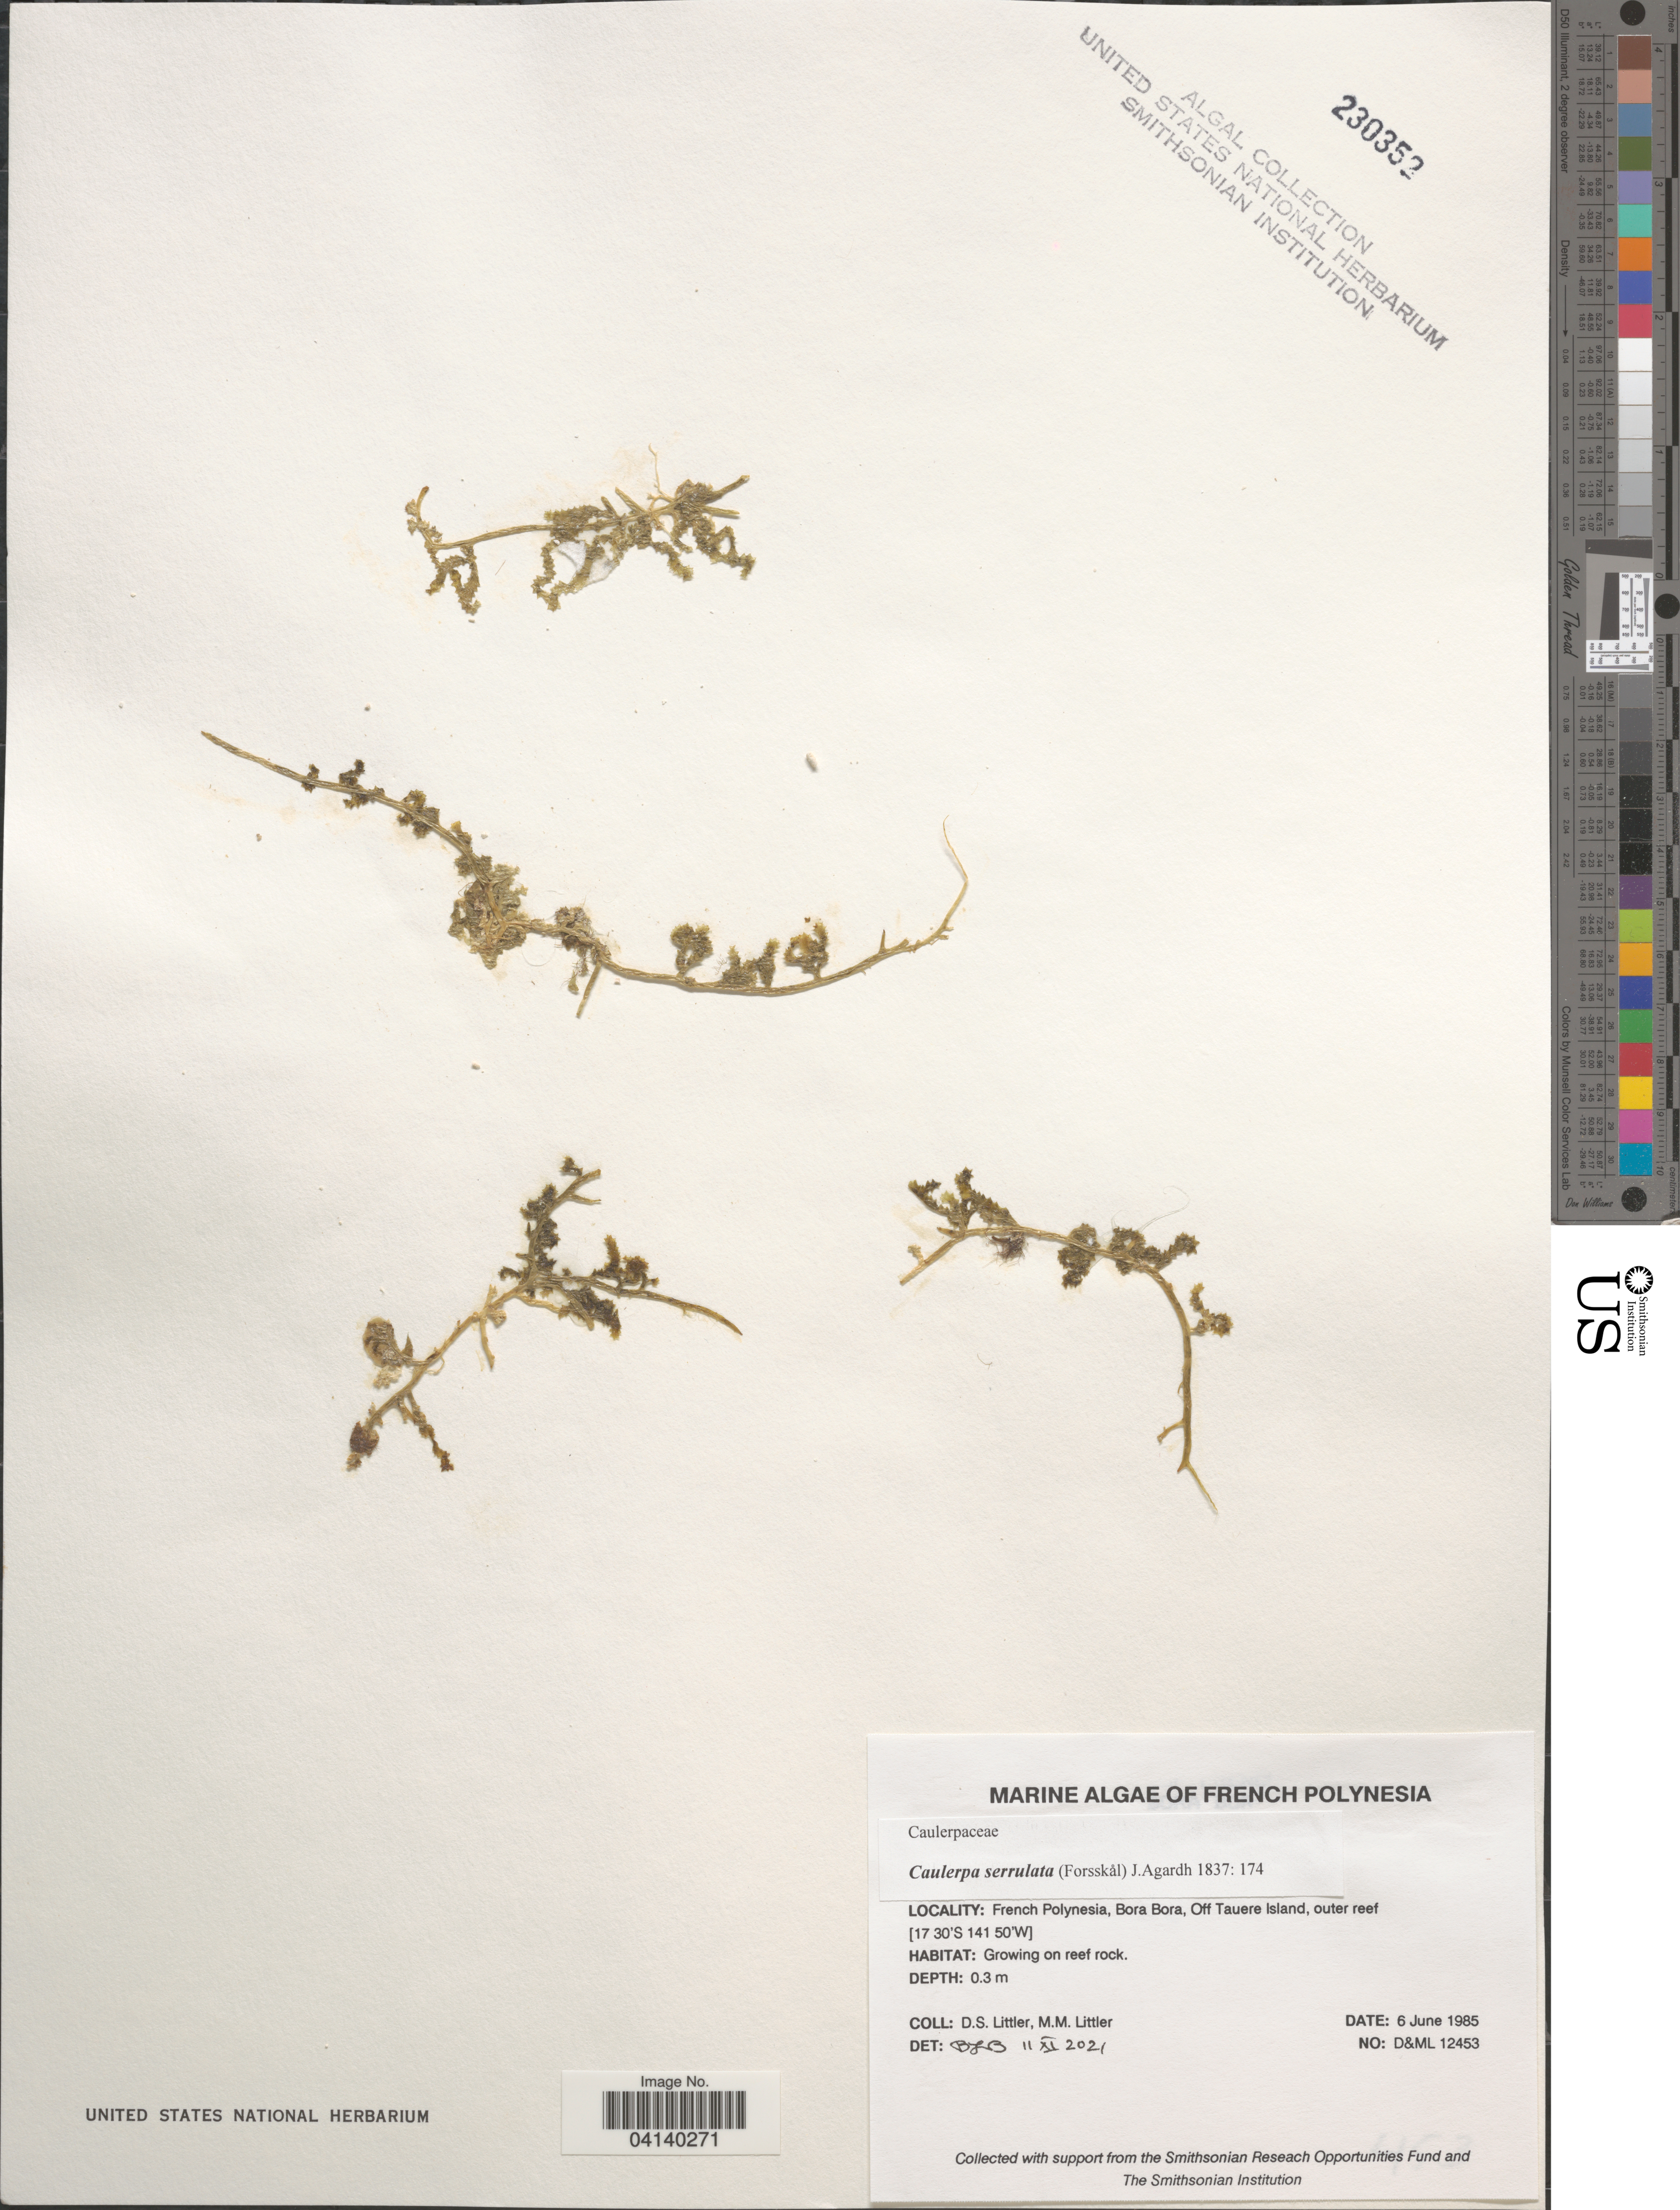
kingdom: Plantae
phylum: Chlorophyta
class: Ulvophyceae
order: Bryopsidales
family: Caulerpaceae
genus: Caulerpa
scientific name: Caulerpa serrulata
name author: (Forssk.) J. Agardh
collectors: D. S. Littler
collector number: D&ML12453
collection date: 1985-06-06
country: French Polynesia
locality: Bora Bora, Off Tauere Island, outer reef.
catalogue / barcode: US 230352